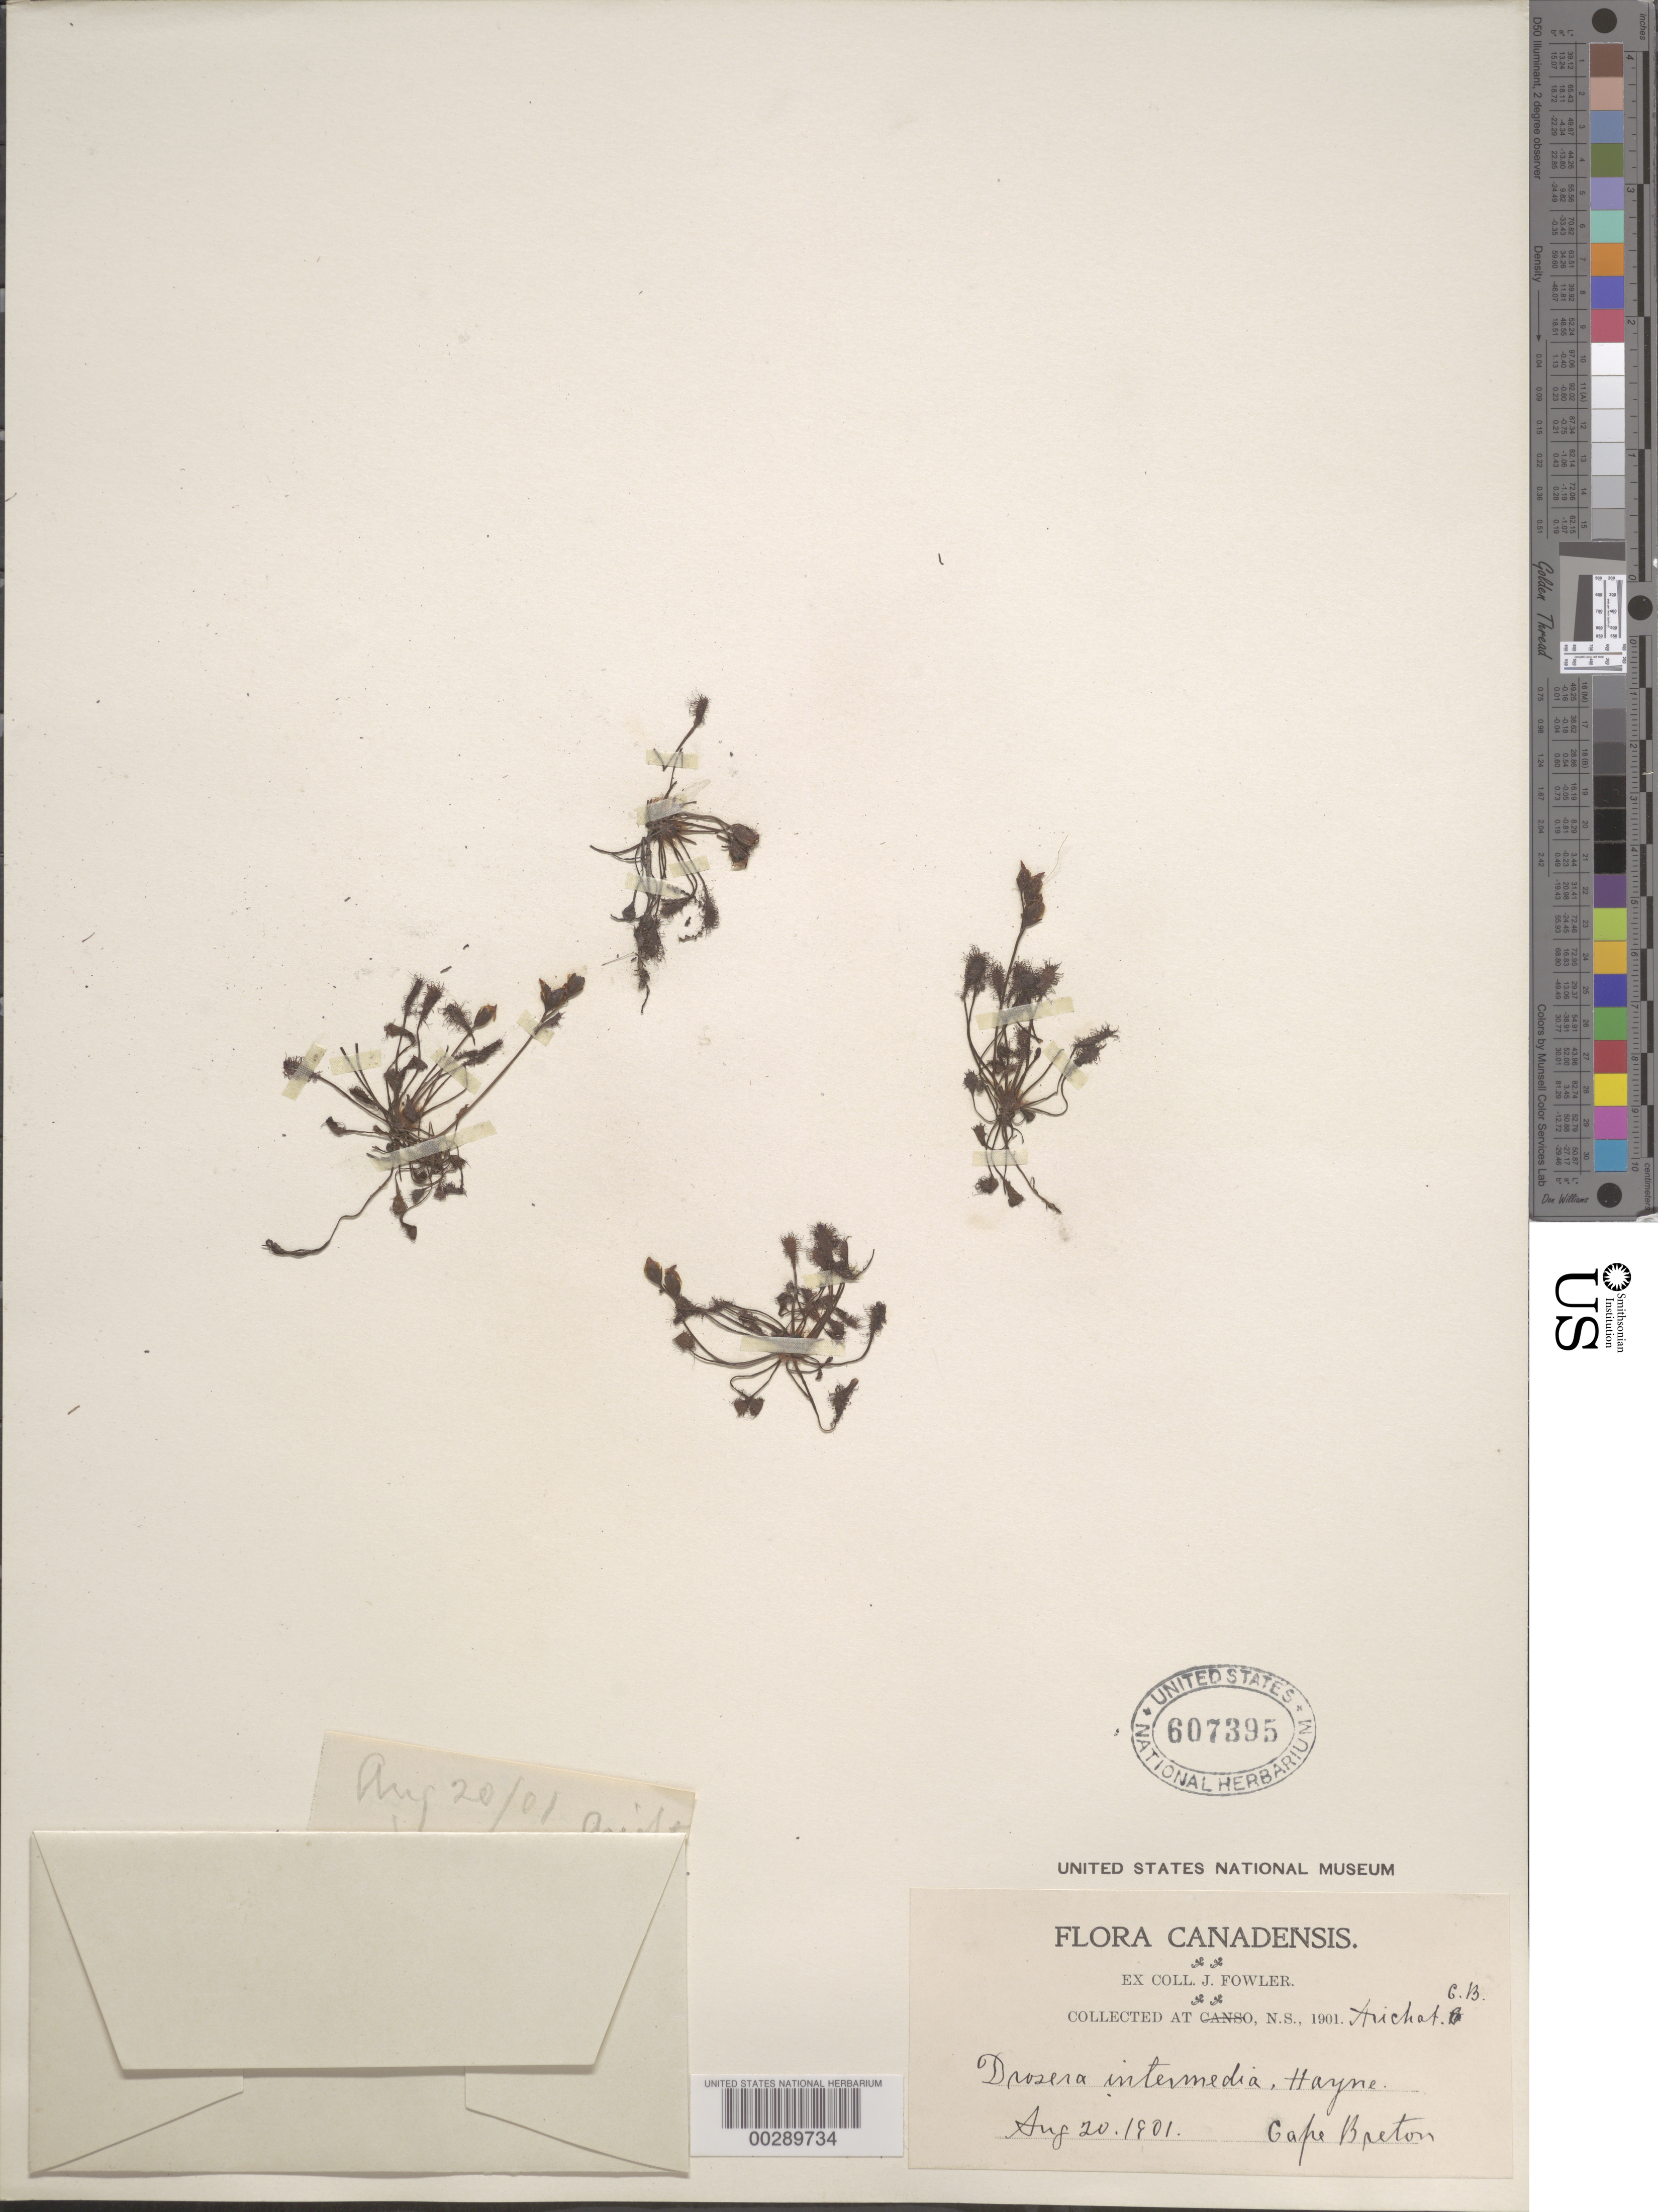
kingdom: Plantae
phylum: Tracheophyta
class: Magnoliopsida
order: Caryophyllales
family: Droseraceae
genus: Drosera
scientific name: Drosera intermedia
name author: Hayne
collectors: J. P. Fowler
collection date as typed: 20 Aug 1901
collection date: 1901-08-20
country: Canada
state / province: Nova Scotia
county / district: Richmond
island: Cape Breton Island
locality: Cape breton, arichat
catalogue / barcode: US 607395